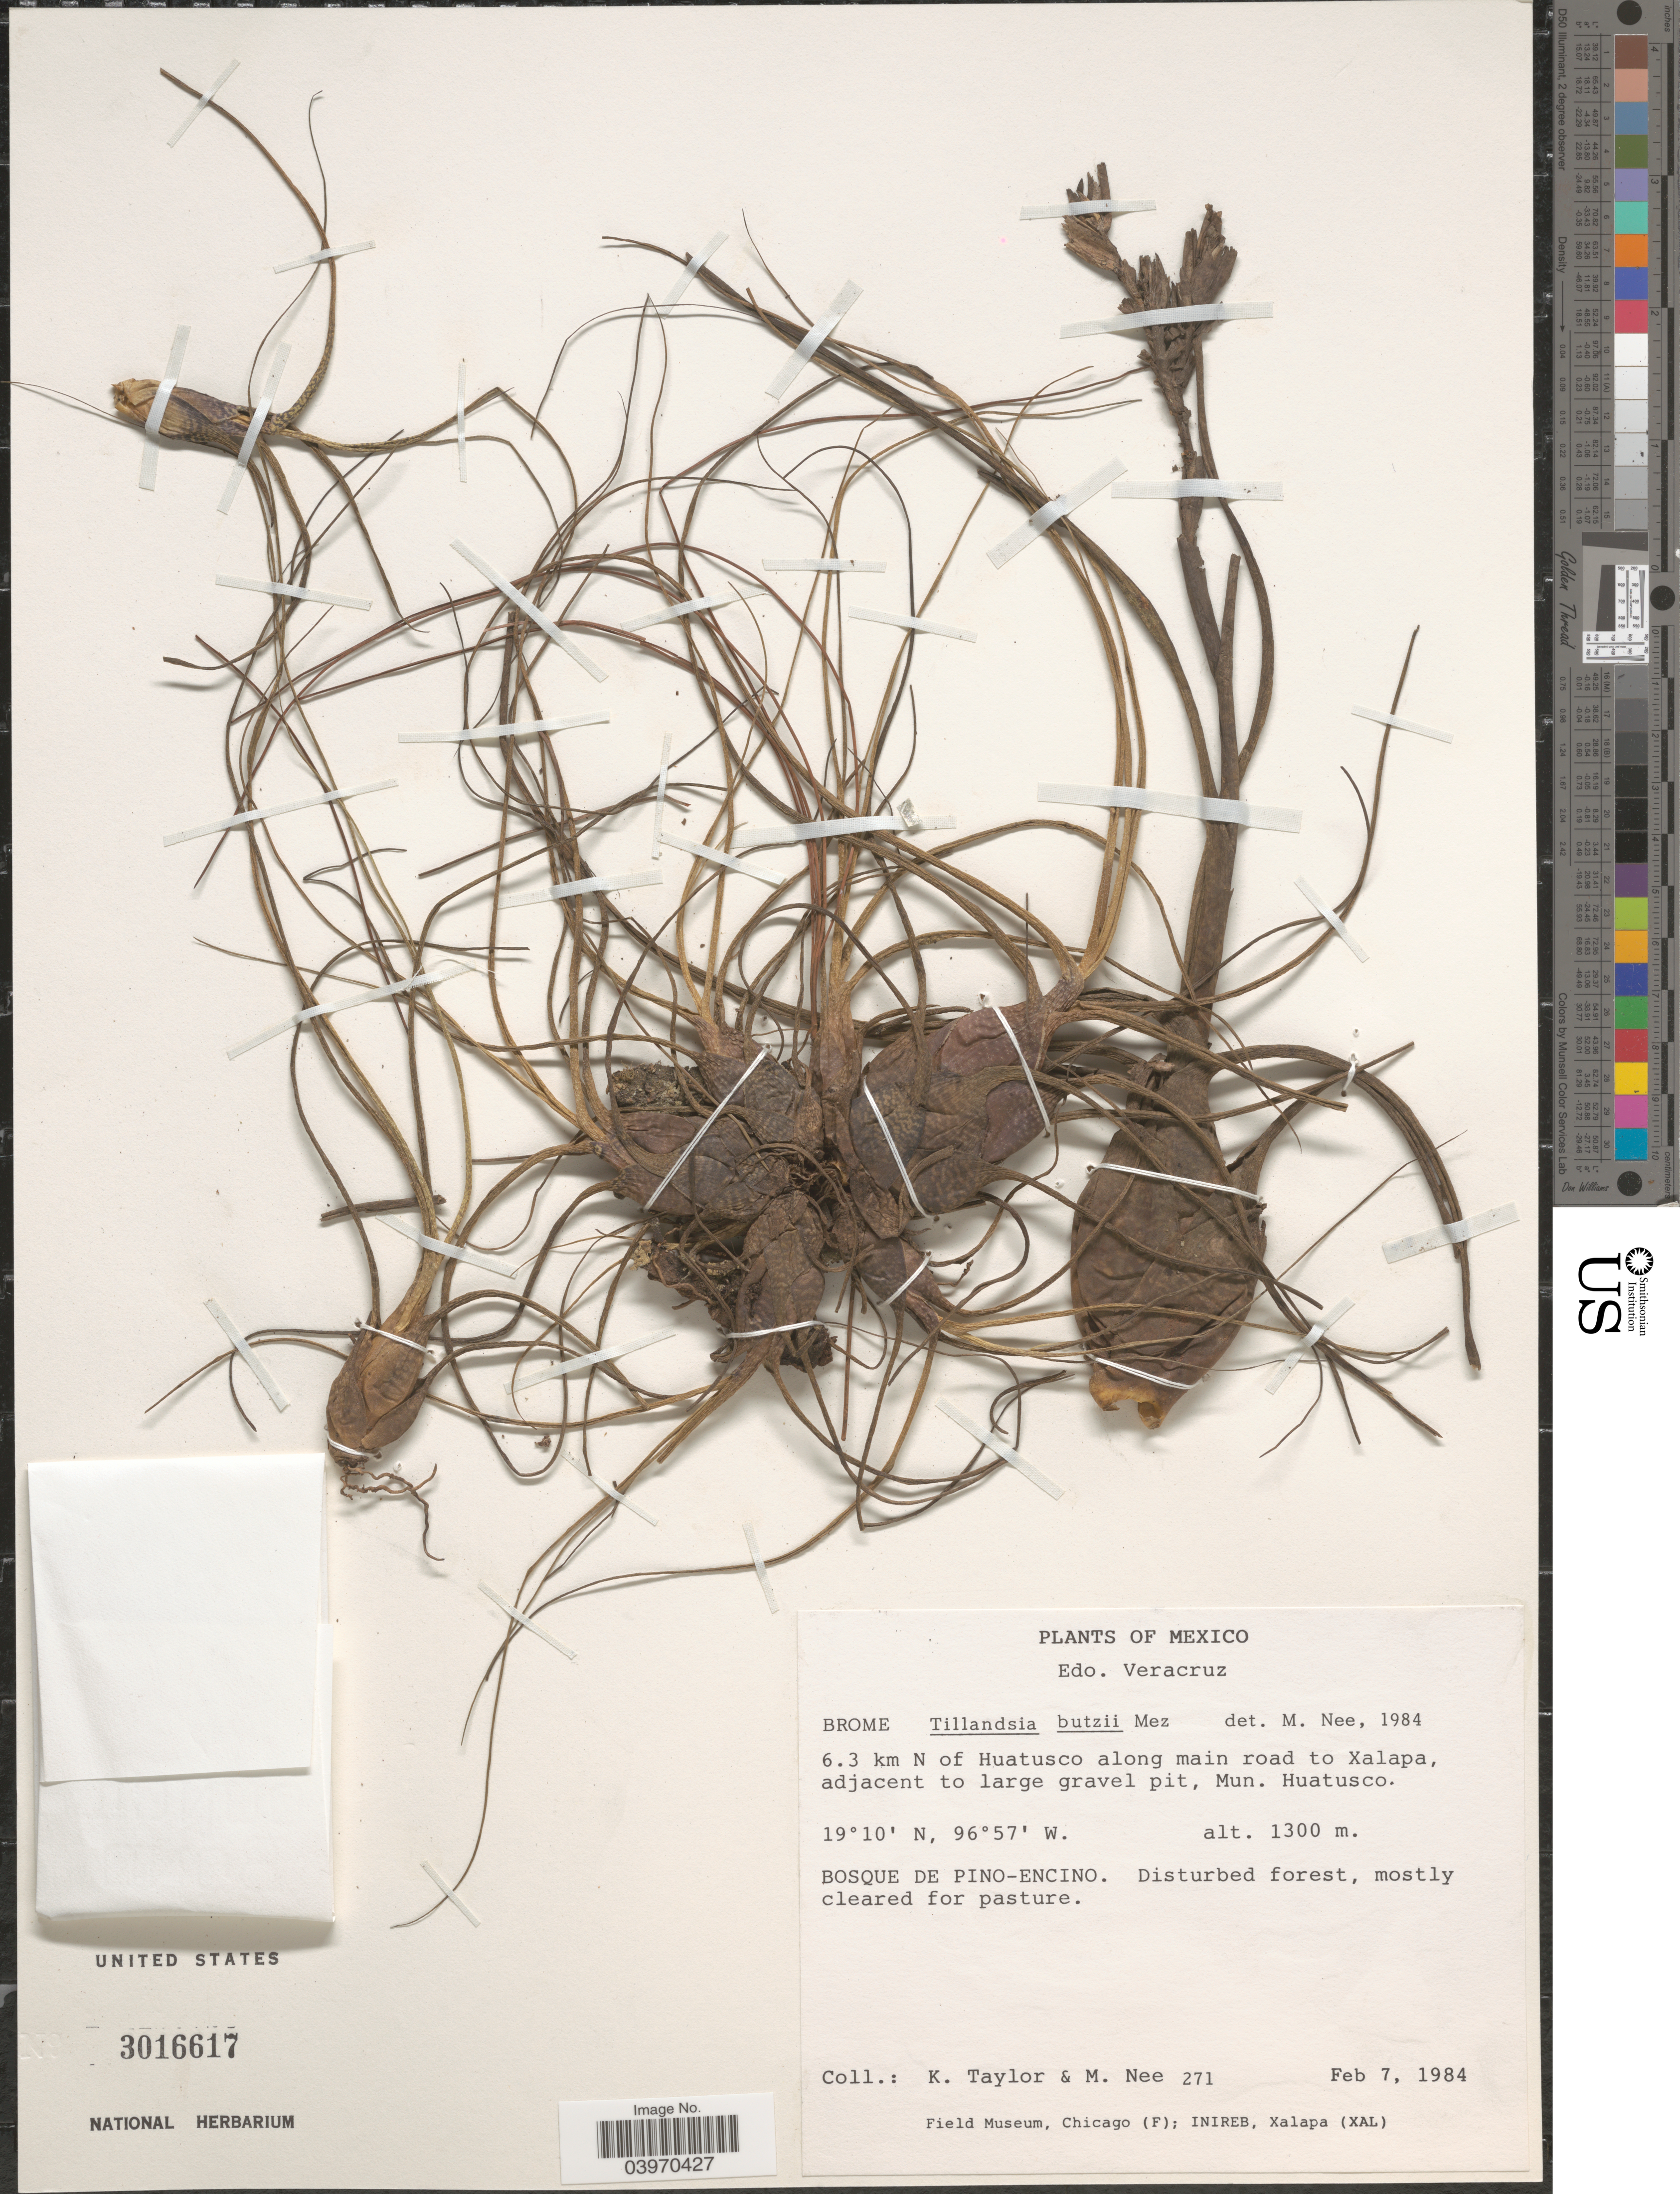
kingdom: Plantae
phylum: Tracheophyta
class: Liliopsida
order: Poales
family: Bromeliaceae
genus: Tillandsia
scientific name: Tillandsia butzii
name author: Mez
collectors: K. Taylor & M. Nee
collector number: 271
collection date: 1984-02-07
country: Mexico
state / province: Veracruz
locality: Edo. Veracruz. 6.3 km N of Huatusco along main road to Xalapa, adjacent to large gravel pit, Mun. Huatusco. bosque de Pino-Encino.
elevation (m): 1300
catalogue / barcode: US 3016617